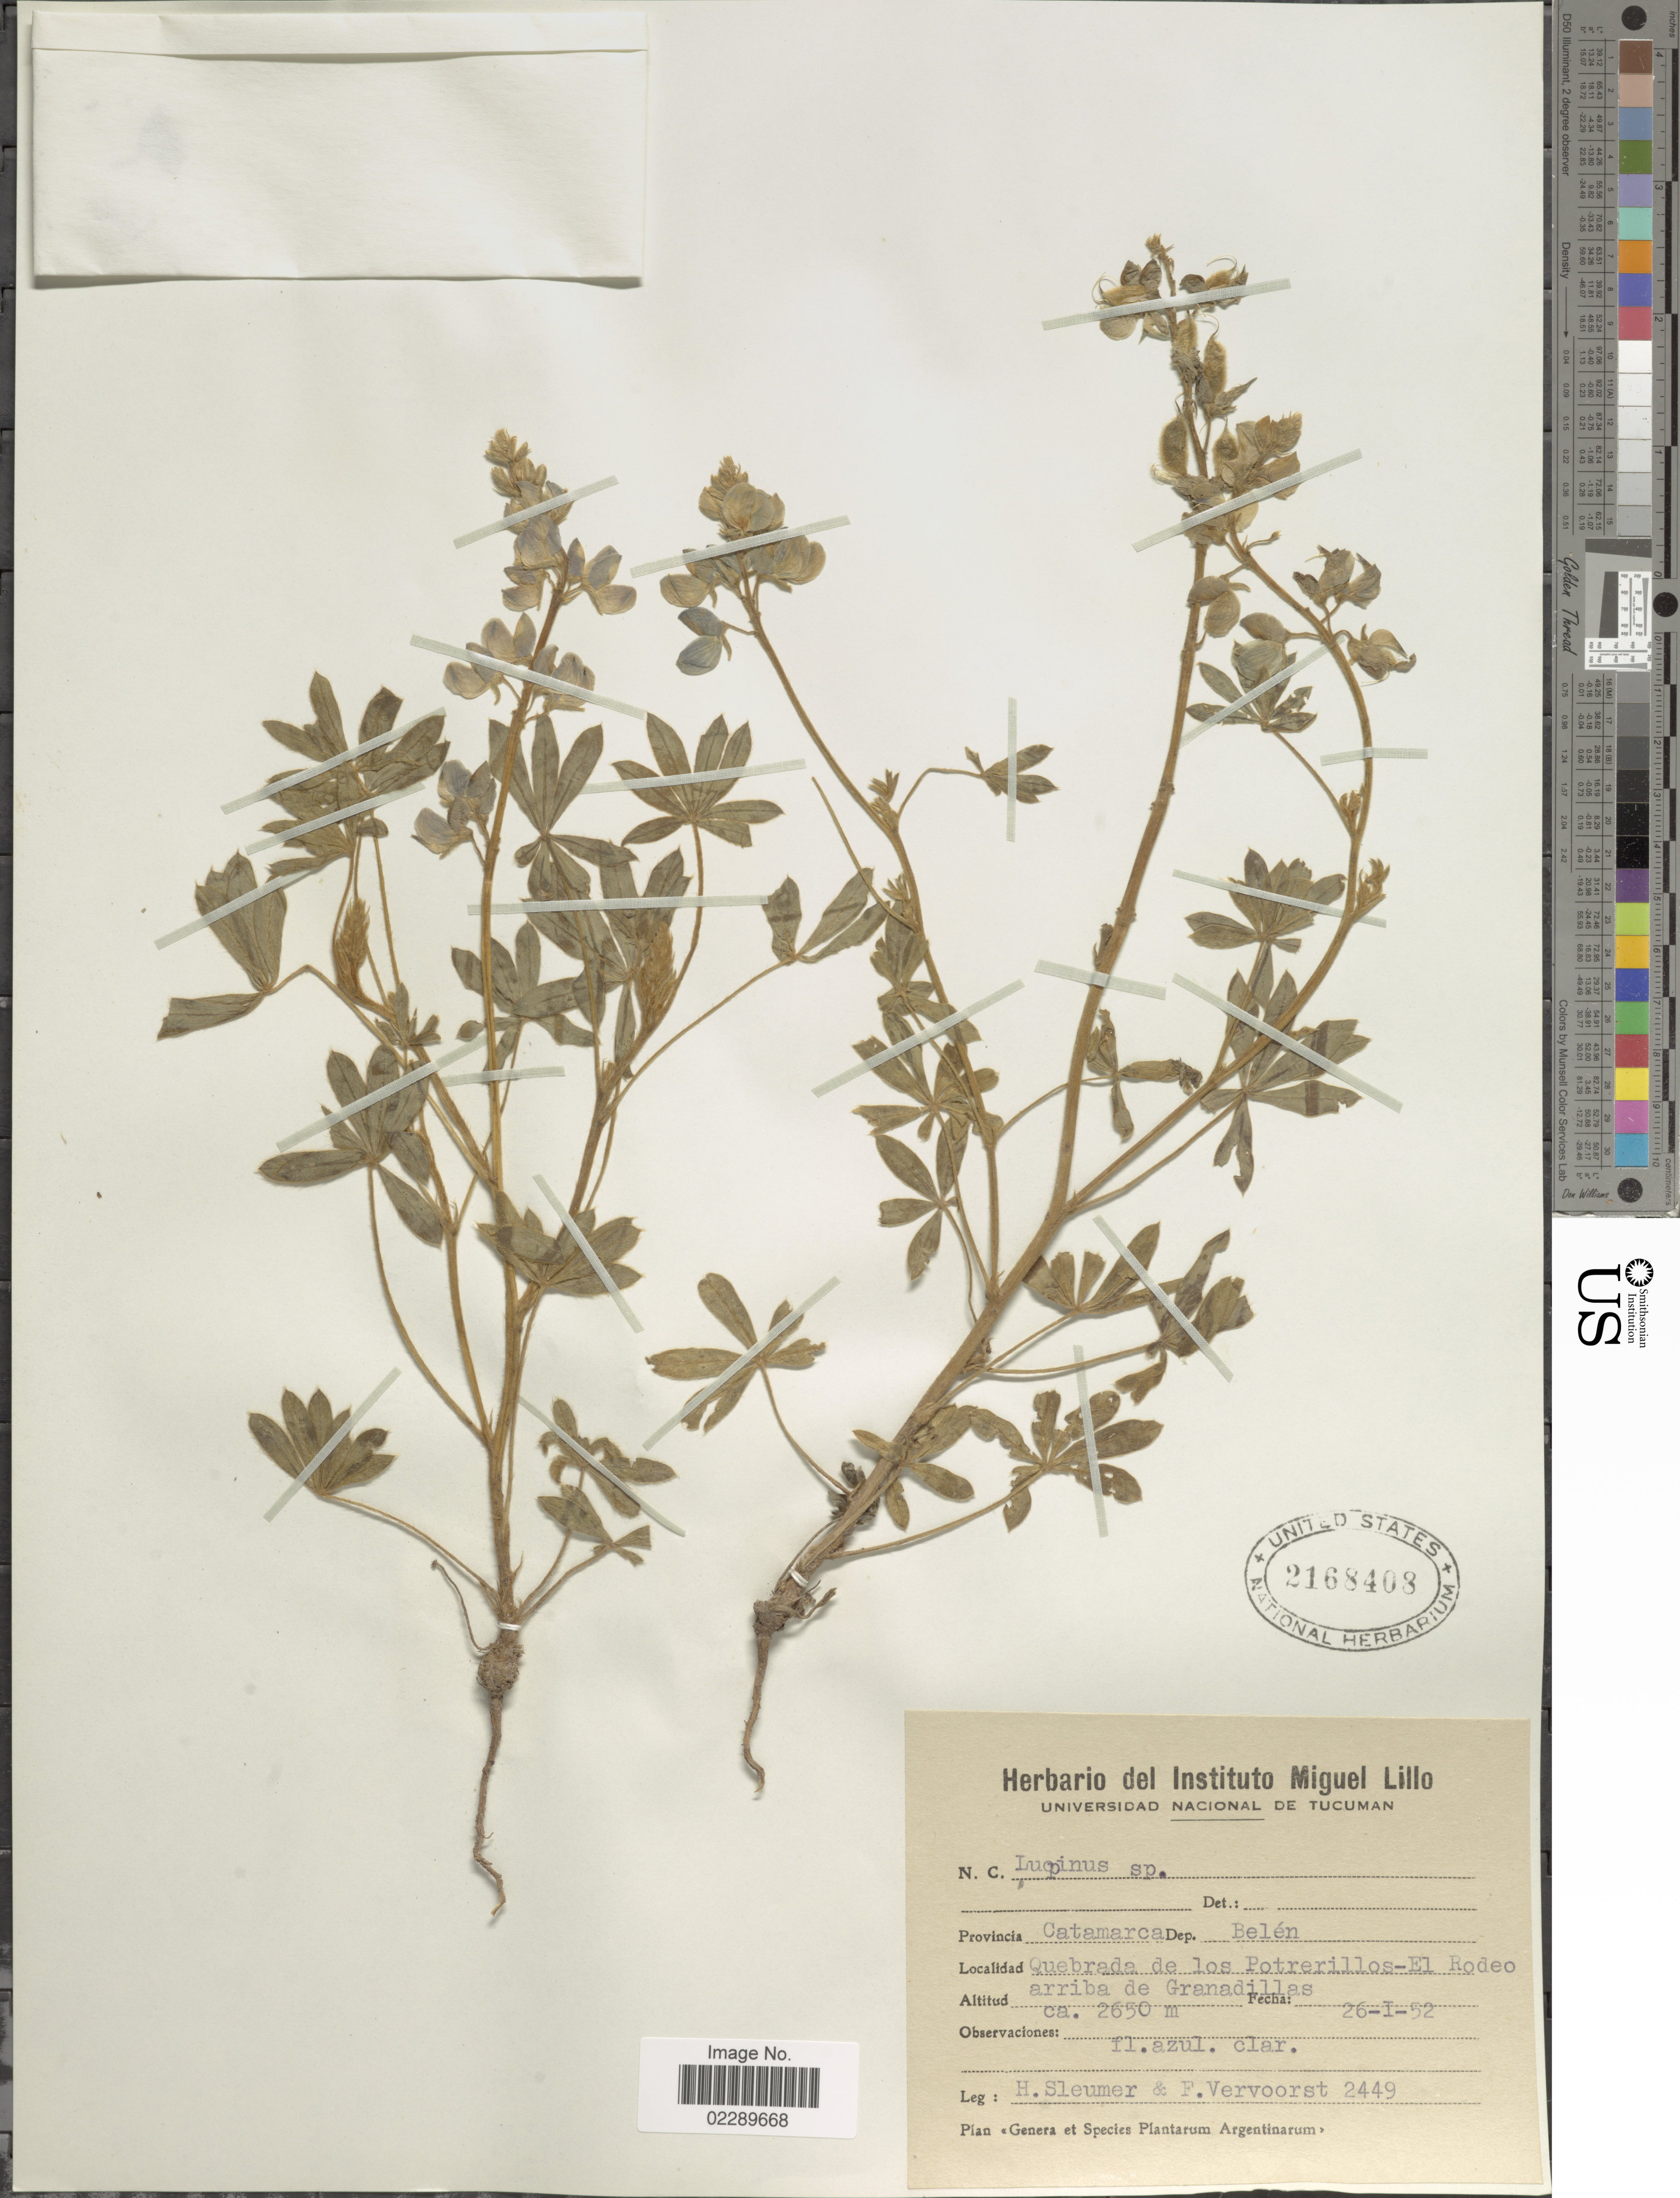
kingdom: Plantae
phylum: Tracheophyta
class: Magnoliopsida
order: Fabales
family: Fabaceae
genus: Lupinus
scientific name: Lupinus sp.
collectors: H. O. Sleumer & F. Vervoorst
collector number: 2449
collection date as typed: Transcribed d/m/y: 26/1/52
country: Argentina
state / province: Catamarca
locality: Provincia Catamarca. Dep. Belén. Quebrada de los Potrerillos-El Rodeo arriba de Granadillas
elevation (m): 2650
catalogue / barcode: US 2168408